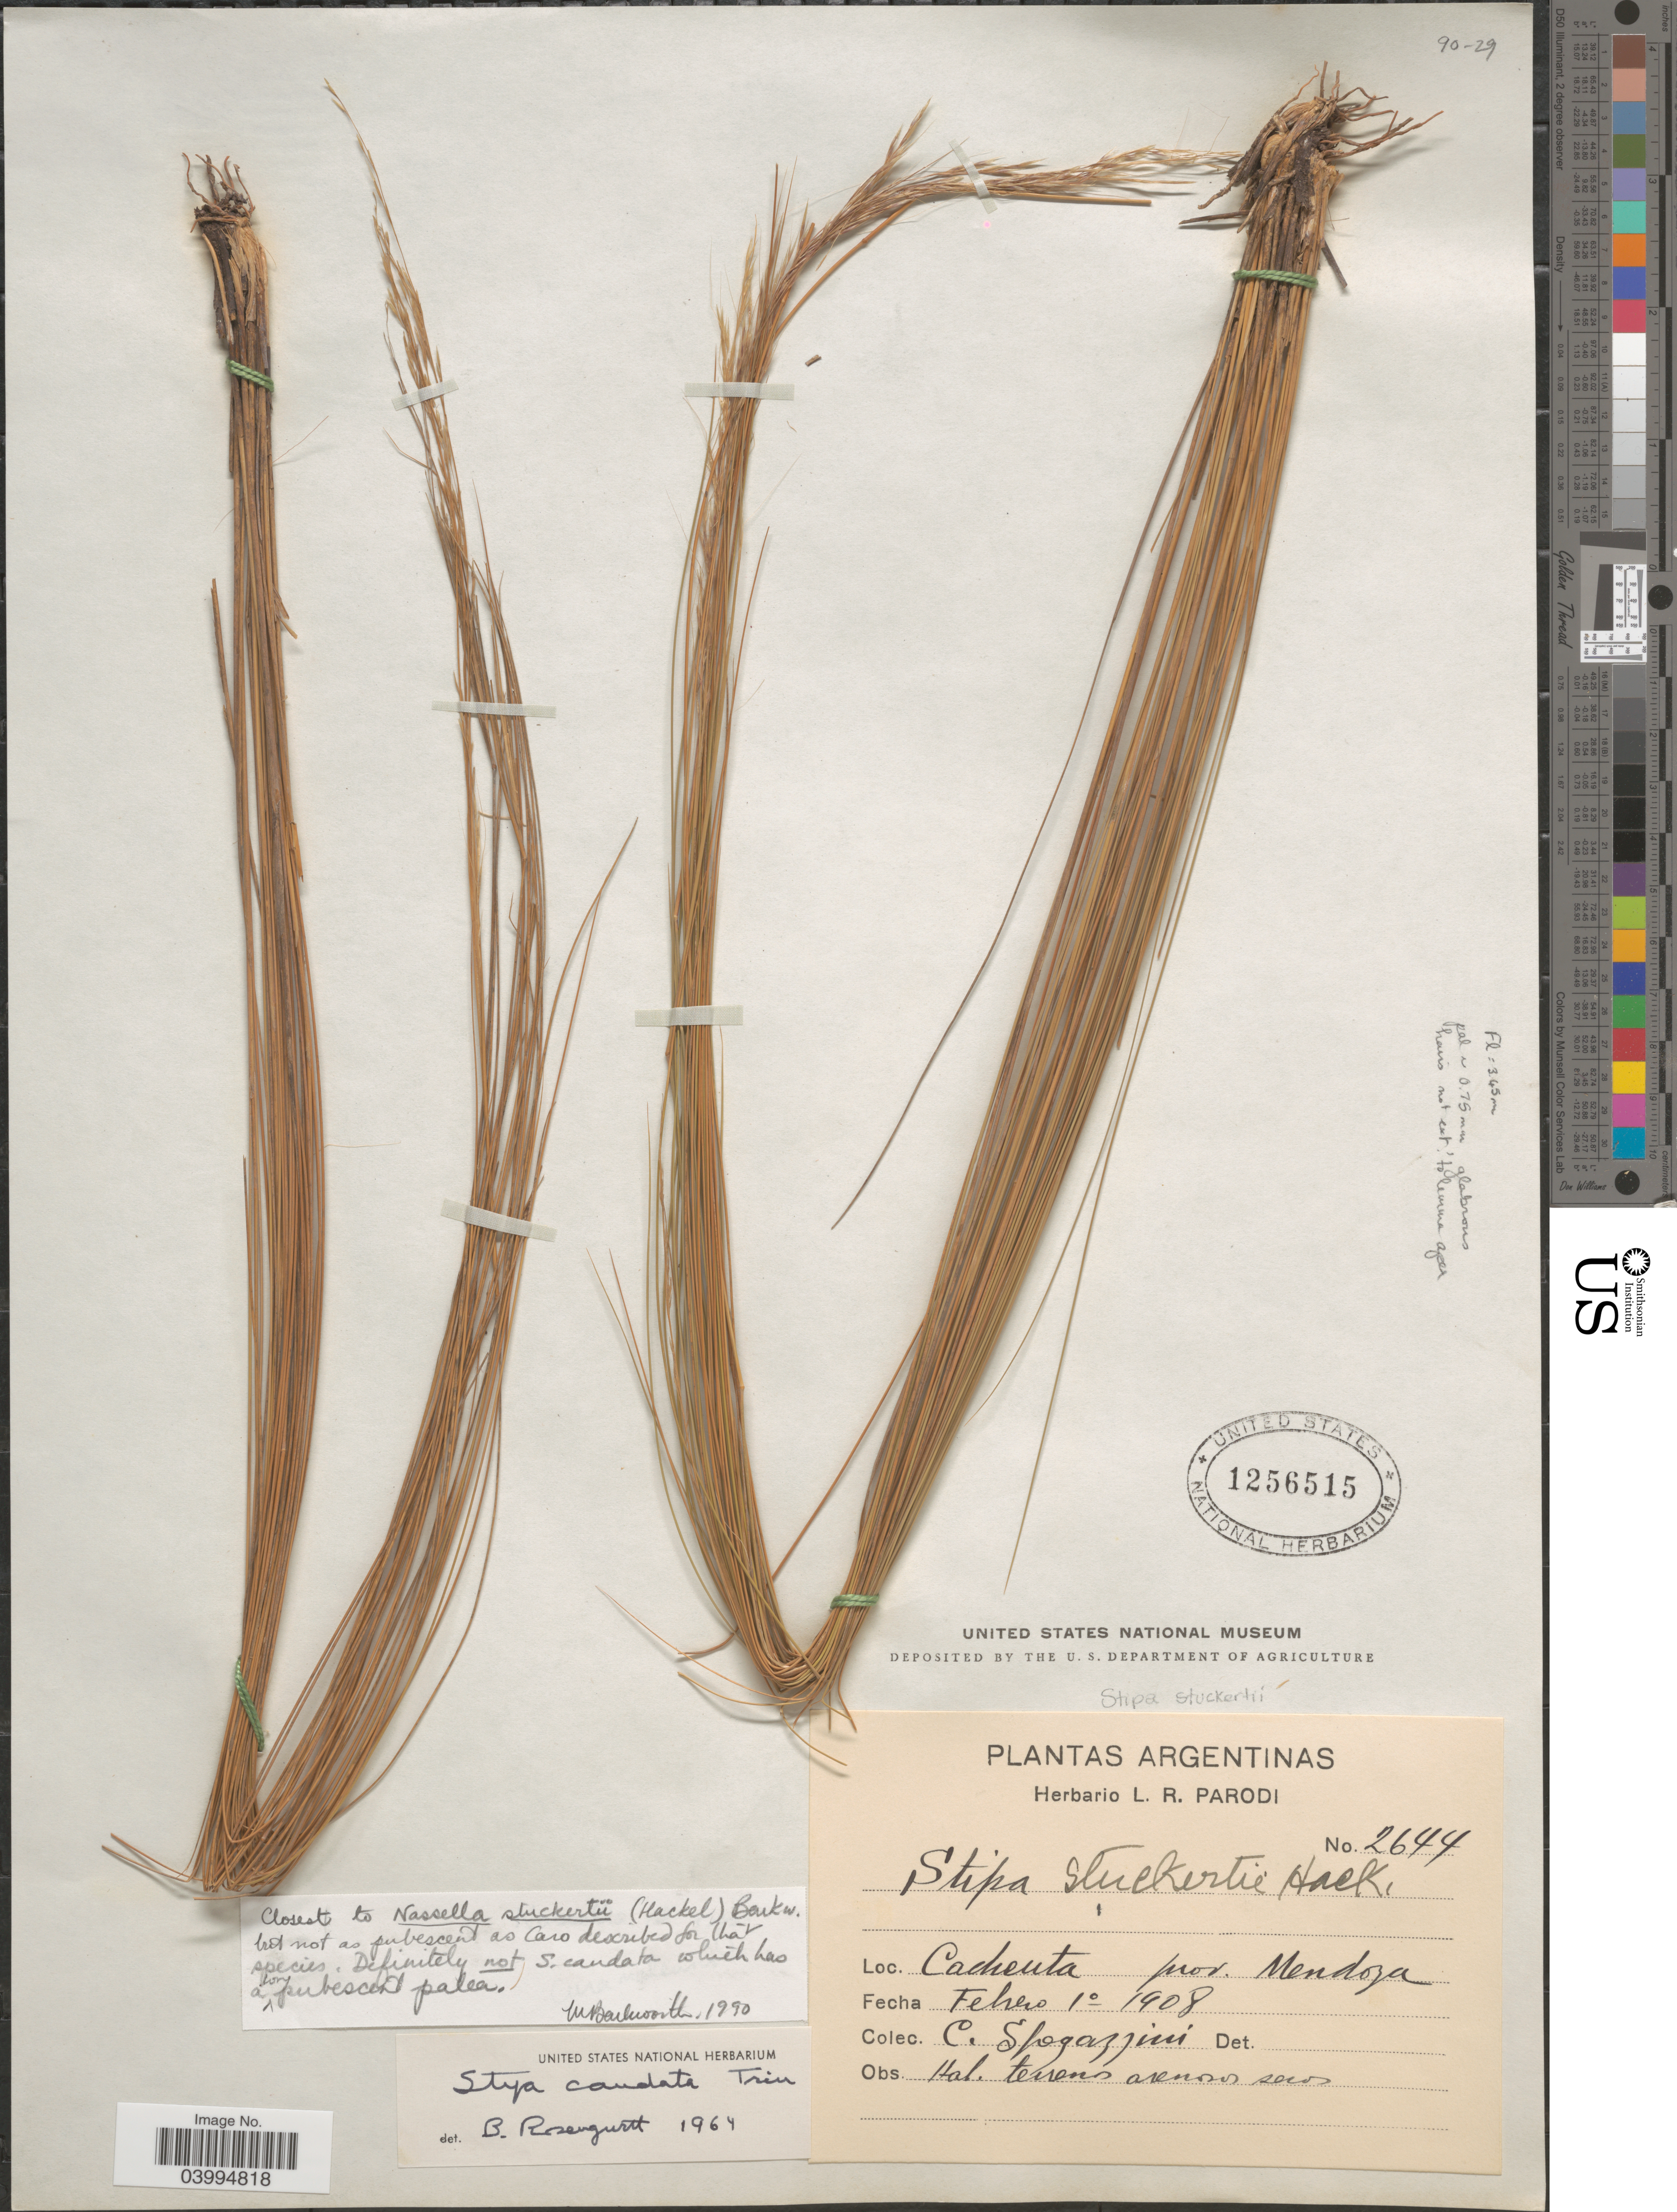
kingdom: Plantae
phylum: Tracheophyta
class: Liliopsida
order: Poales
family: Poaceae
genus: Nassella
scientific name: Nassella stuckertii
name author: (Hack.) Barkworth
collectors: C. L. Spegazzini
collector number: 2644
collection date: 1908-02-01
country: Argentina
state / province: Mendoza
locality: Cacheuta.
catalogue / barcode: US 1256515